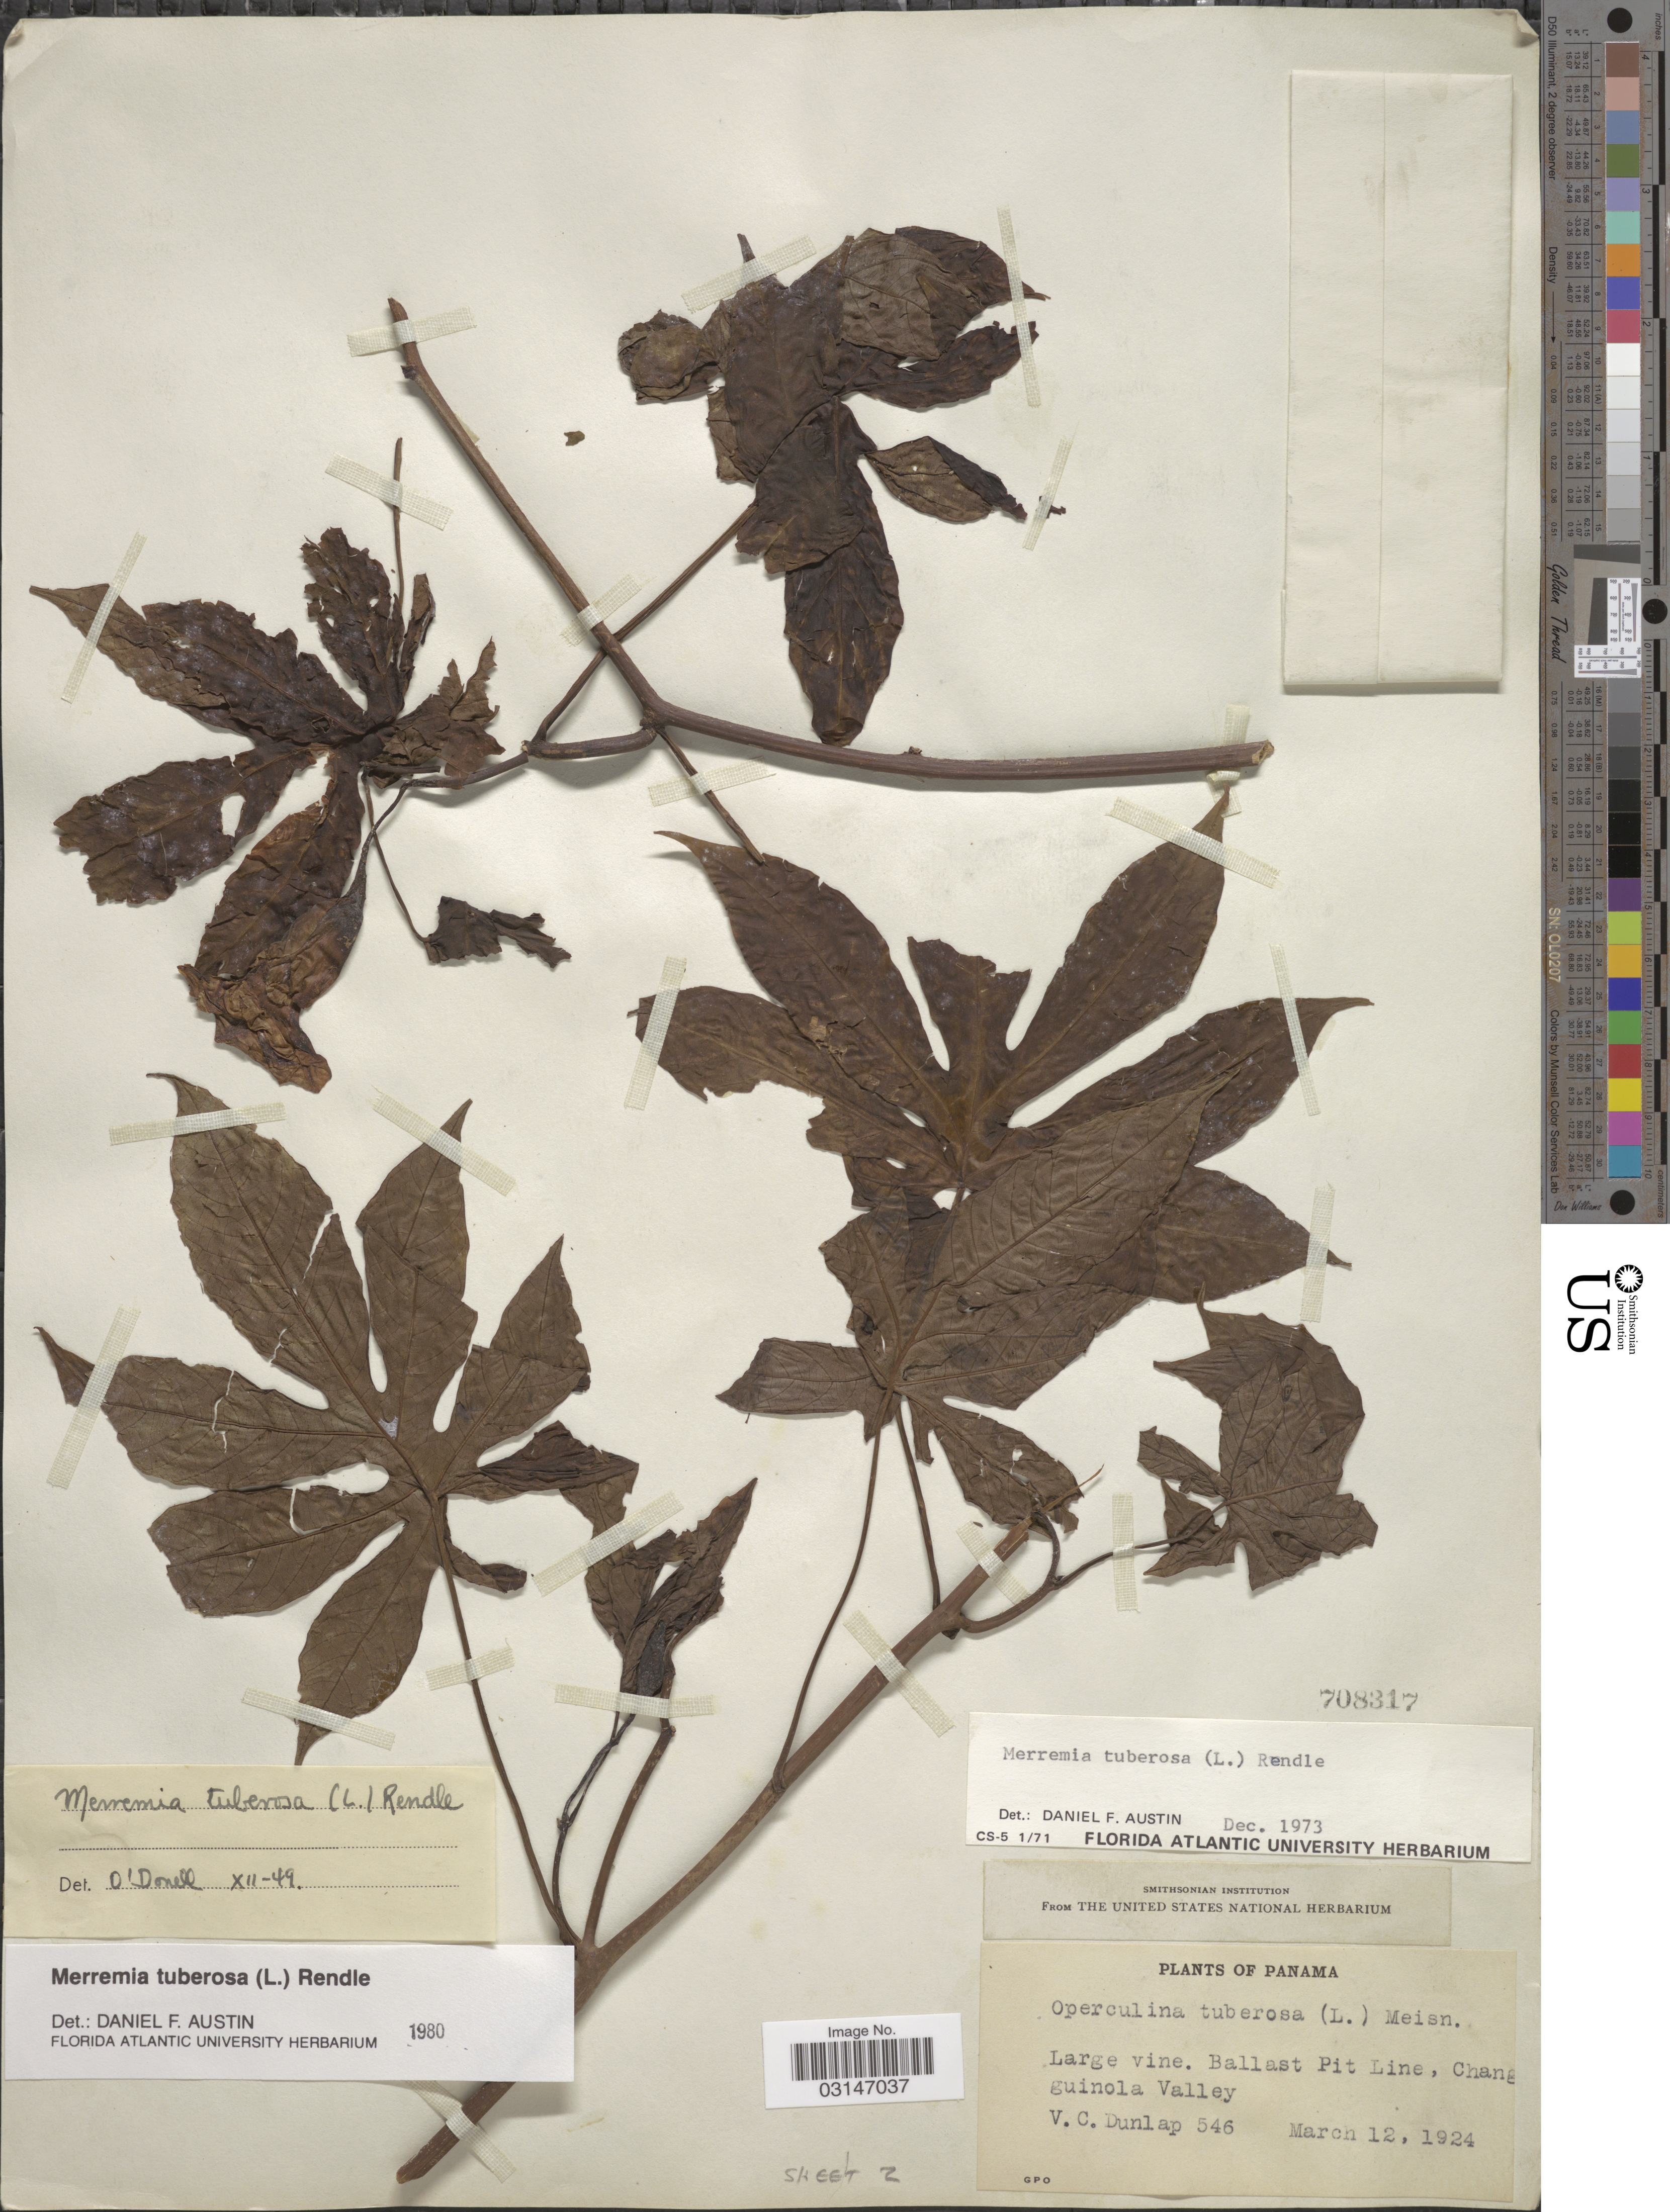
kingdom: Plantae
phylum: Tracheophyta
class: Magnoliopsida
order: Solanales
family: Convolvulaceae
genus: Distimake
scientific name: Distimake tuberosus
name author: (L.) A. R. Simões & Staples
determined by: Strong, Mark T., (BOT), Smithsonian Institution - National Museum of Natural History (UNITED STATES)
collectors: V. C. Dunlap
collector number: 546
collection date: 1924-03-12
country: Panama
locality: Ballast Pit Line, Changguinola Valley.